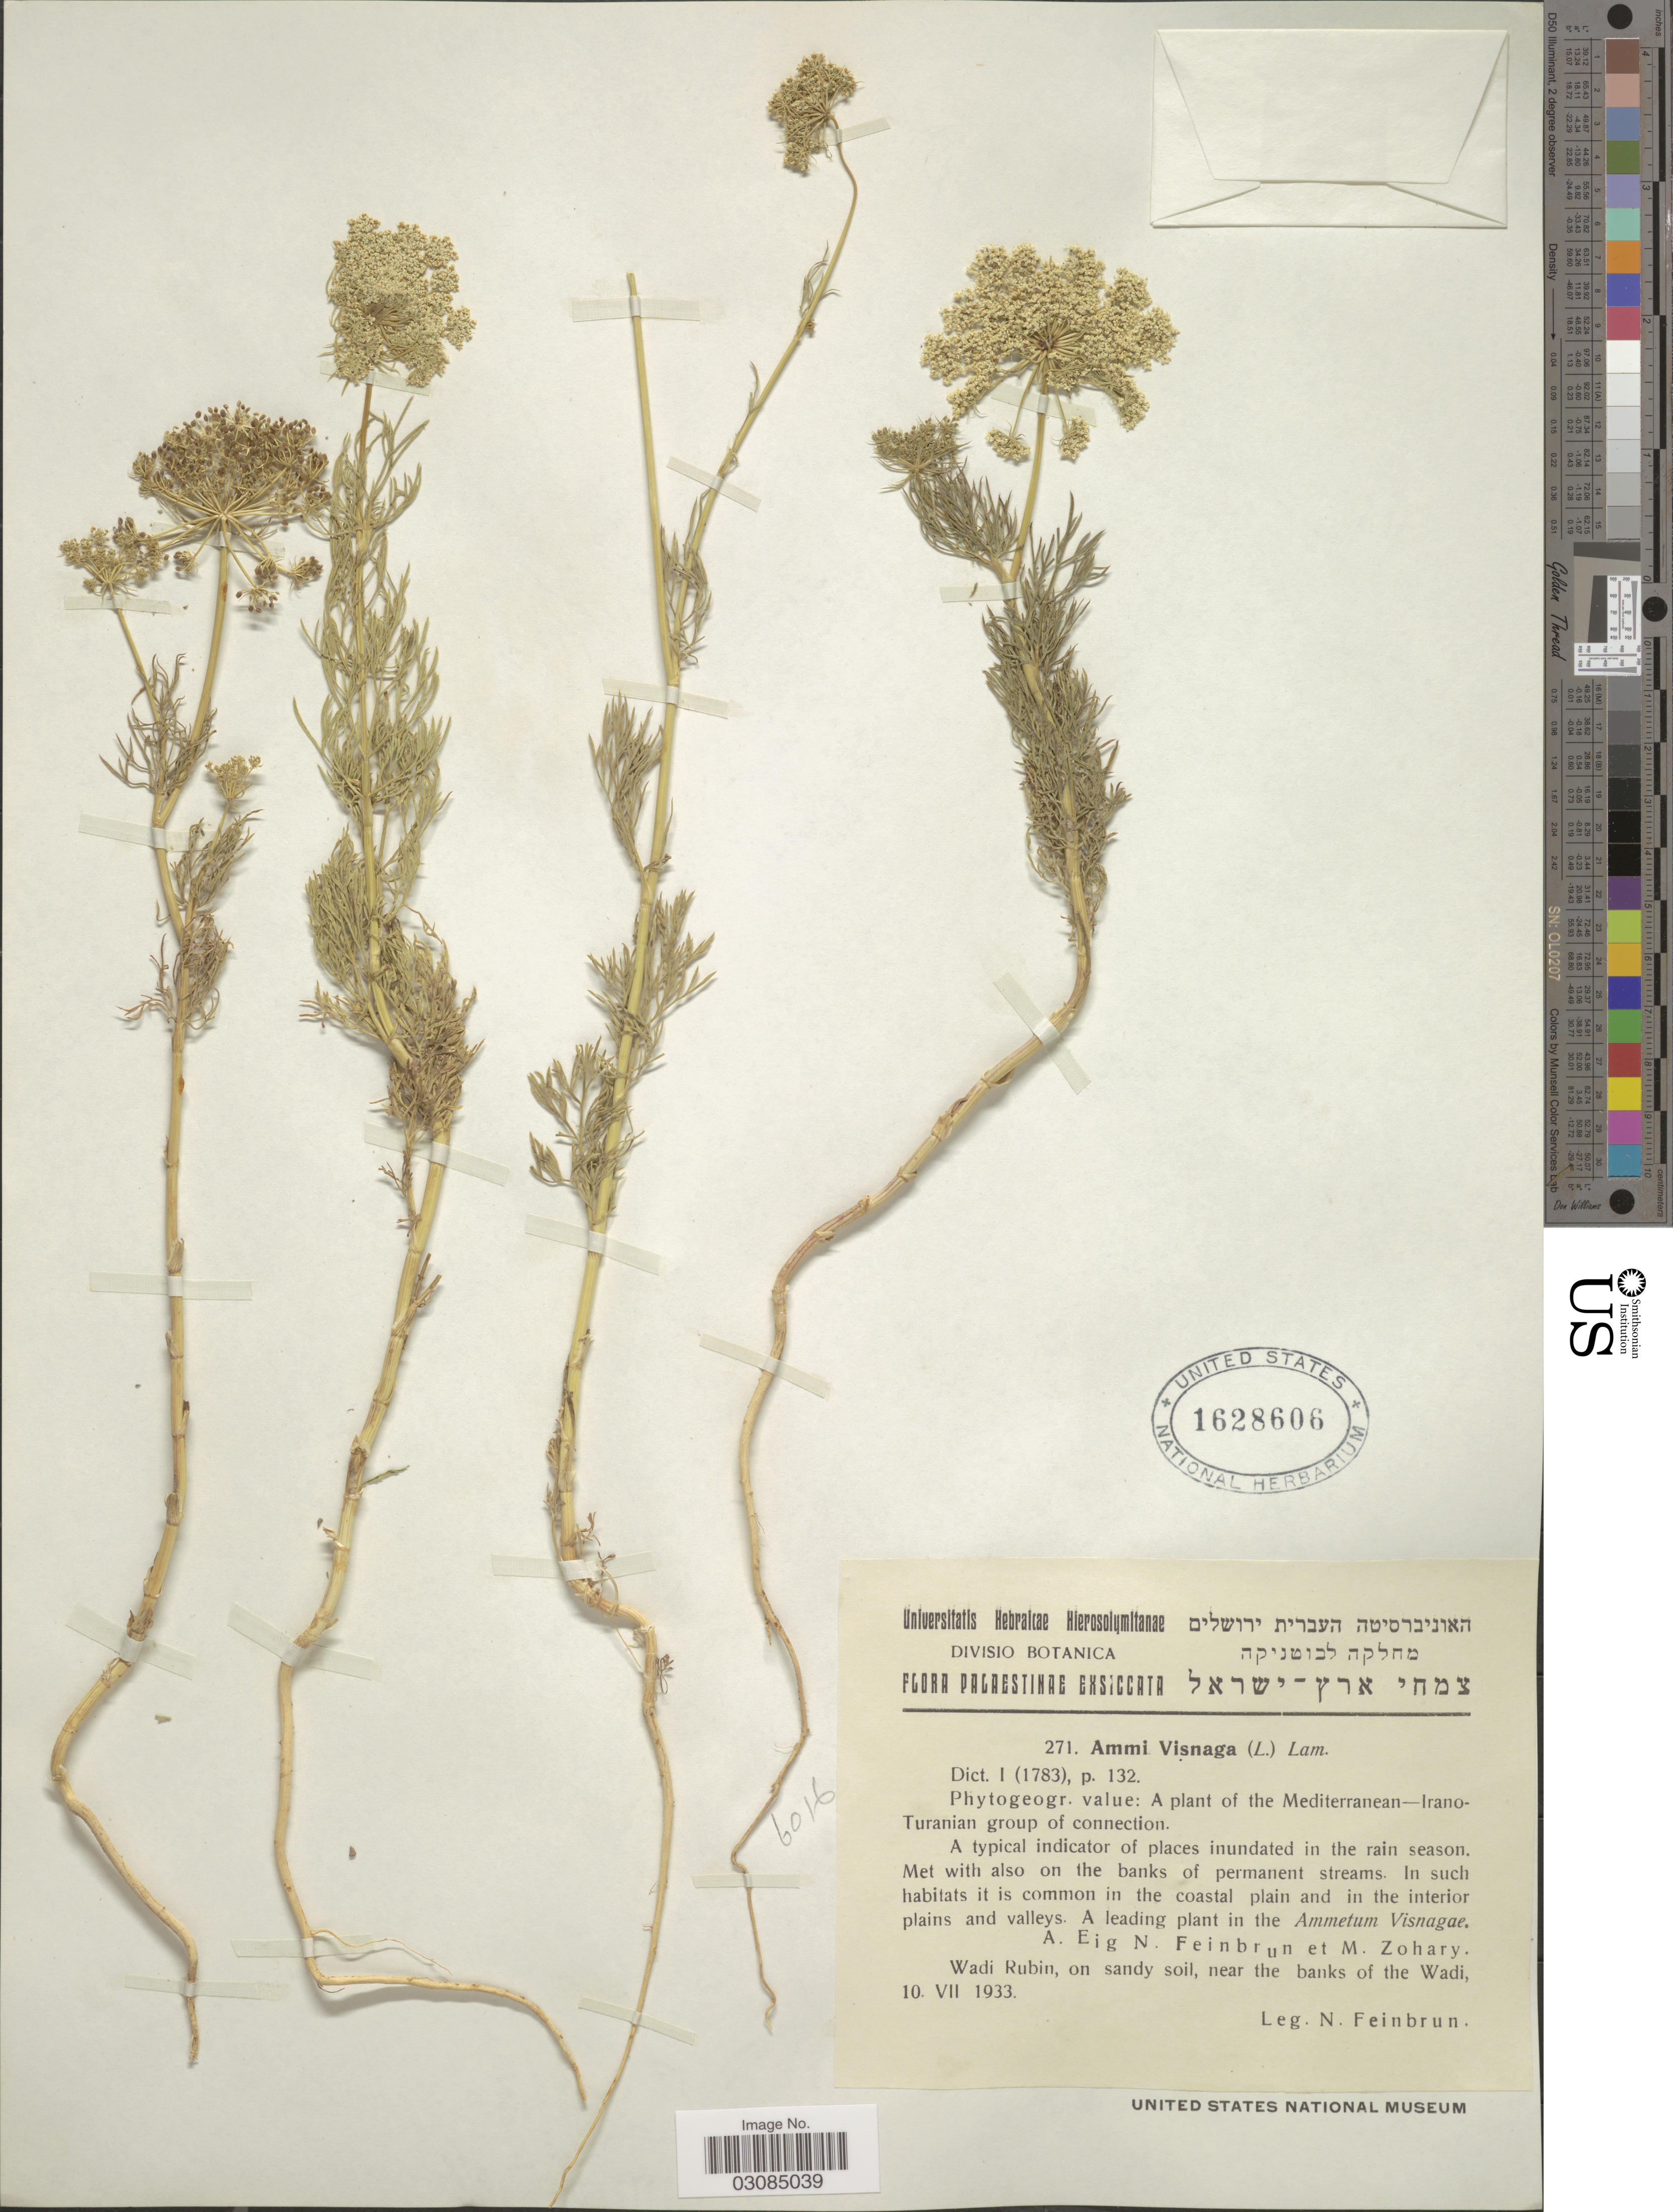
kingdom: Plantae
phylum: Tracheophyta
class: Magnoliopsida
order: Apiales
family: Apiaceae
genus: Ammi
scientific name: Ammi visnaga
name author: (L.) Lam.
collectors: N. Feinbrun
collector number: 271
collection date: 1933-07-10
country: Israel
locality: Palaestinae. Wadi Rubin, on sandy soil, near the banks of the Wadi.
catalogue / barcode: US 1628606